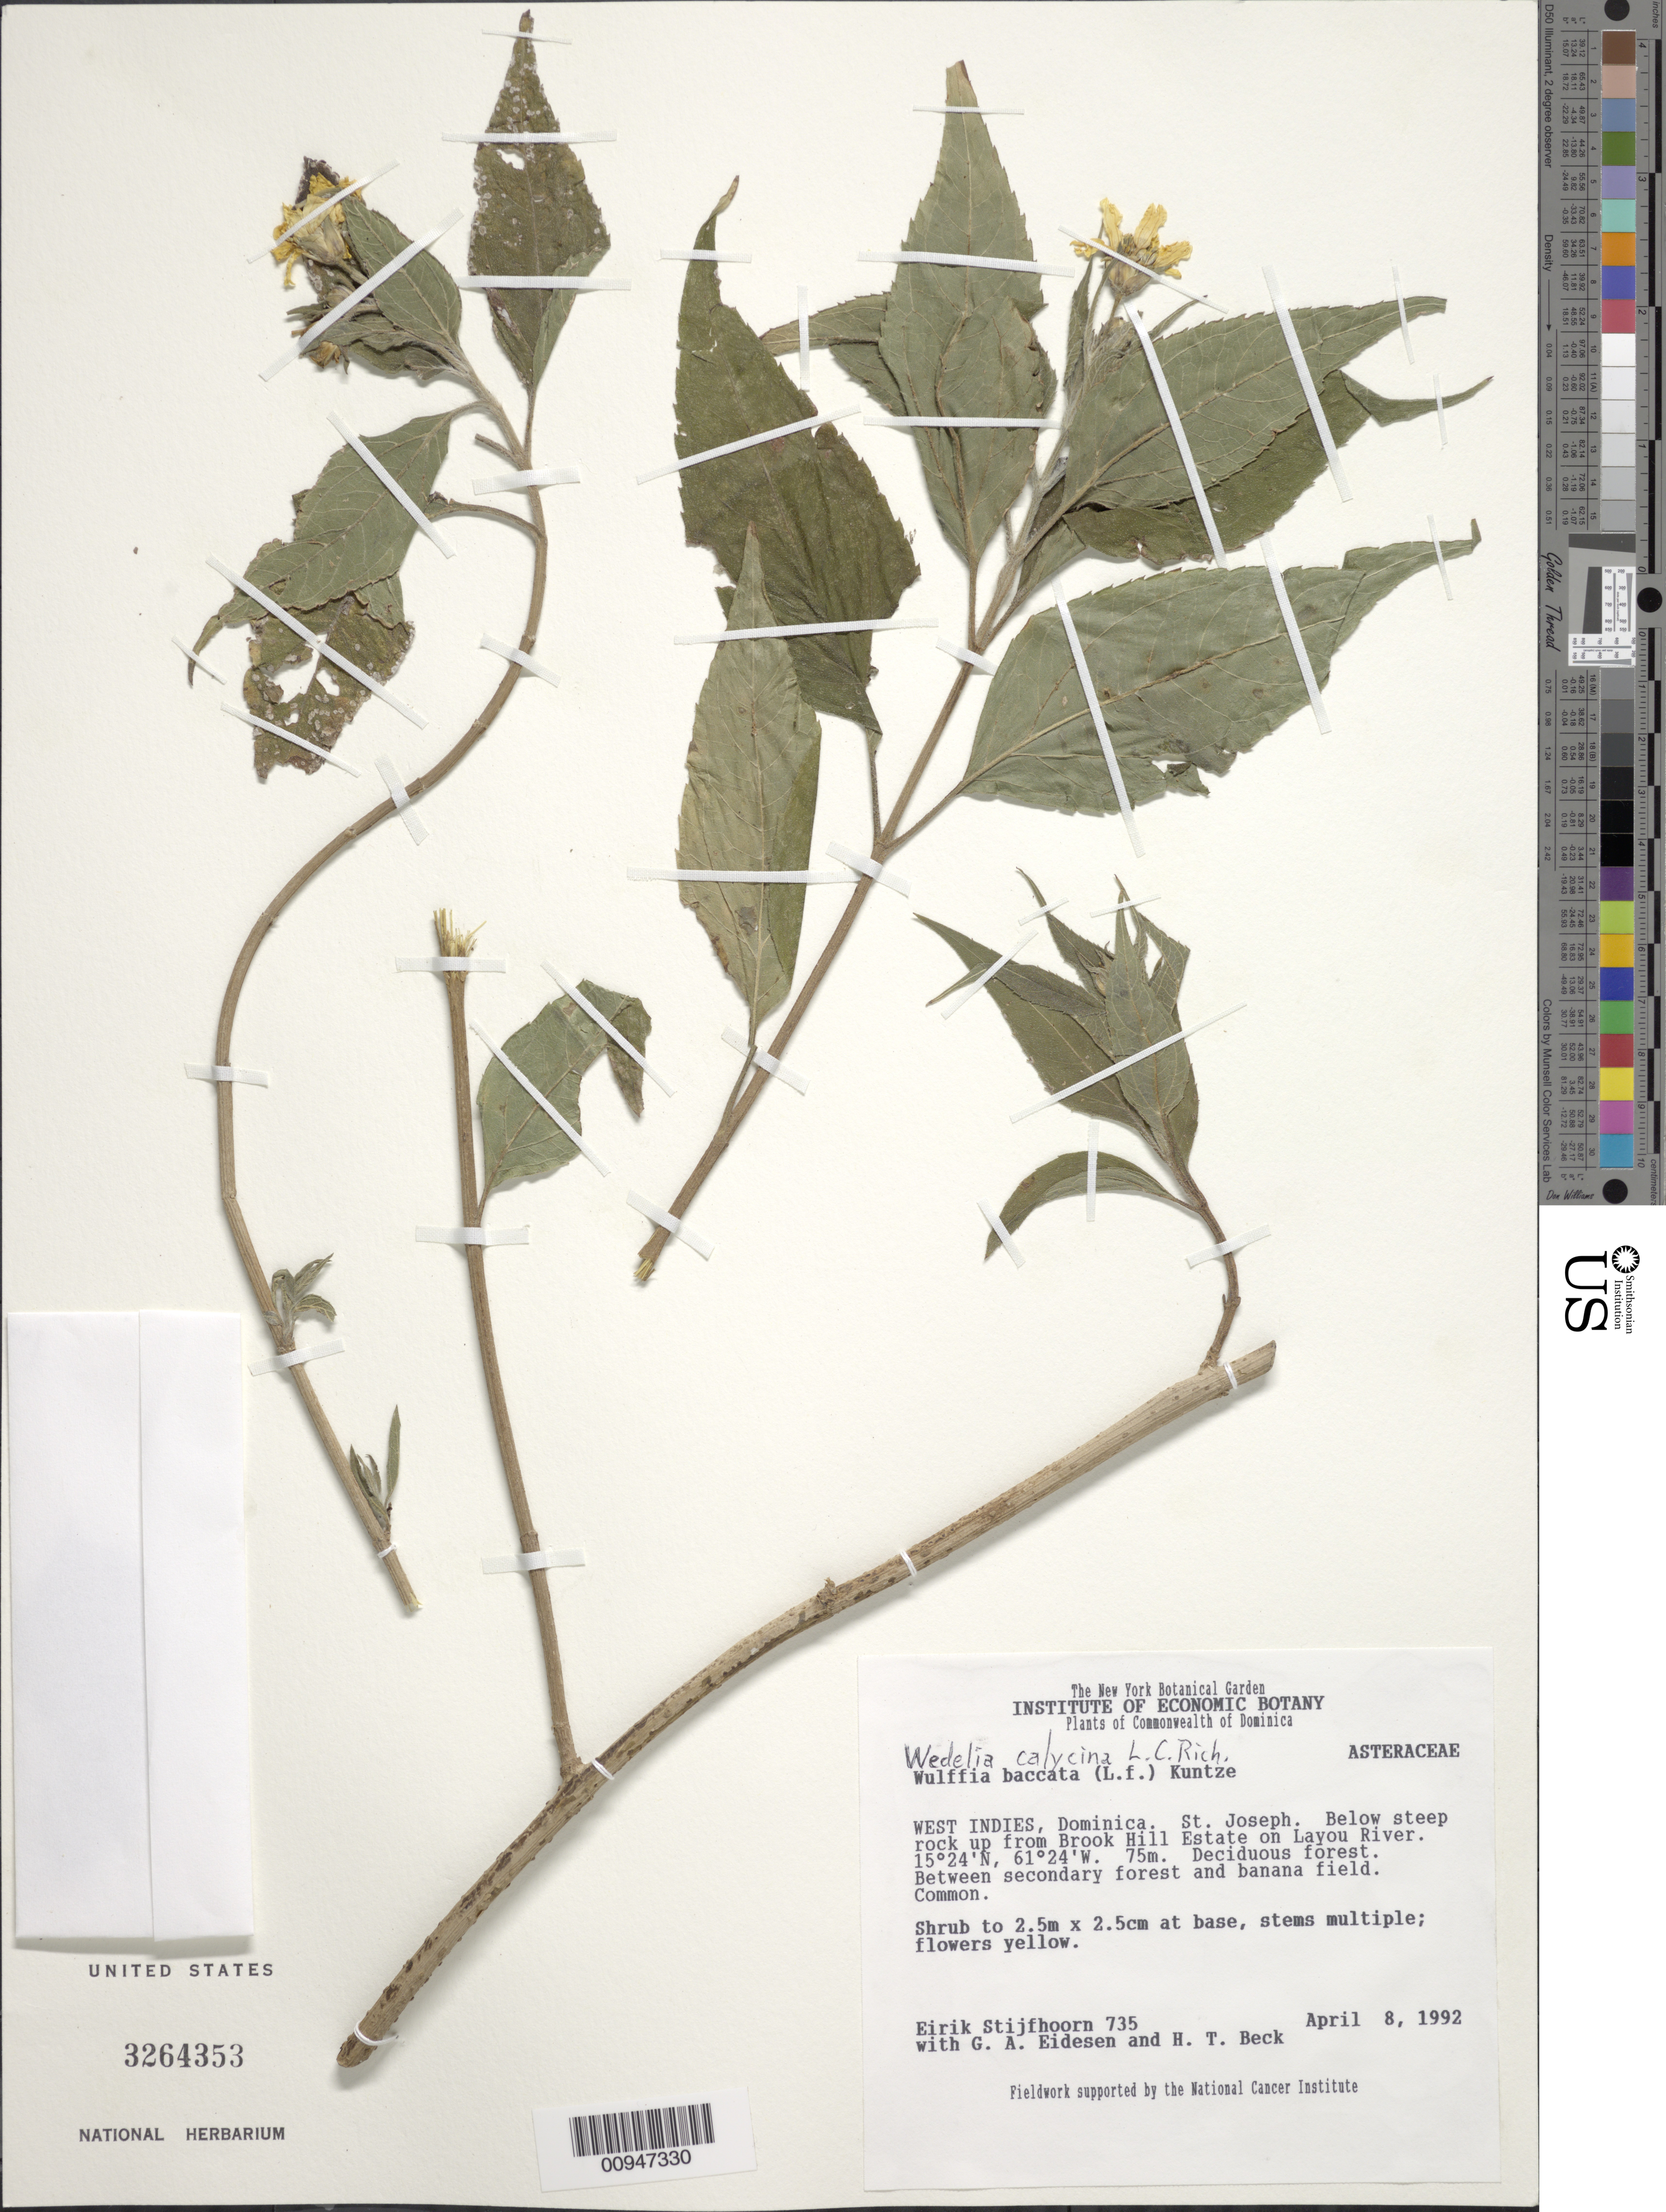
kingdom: Plantae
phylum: Tracheophyta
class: Magnoliopsida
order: Asterales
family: Asteraceae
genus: Wedelia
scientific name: Wedelia calycina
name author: Rich.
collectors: E. Stijfhoorn, G. Eidesen & H. T. Beck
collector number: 735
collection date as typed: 08 Apr 1992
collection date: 1992-04-08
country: Dominica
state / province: St. Joseph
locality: Below steep rock up from Brook Hill Estate on Layou River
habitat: Deciduous forest, bwtween secondary forest and banana field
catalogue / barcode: US 3264353